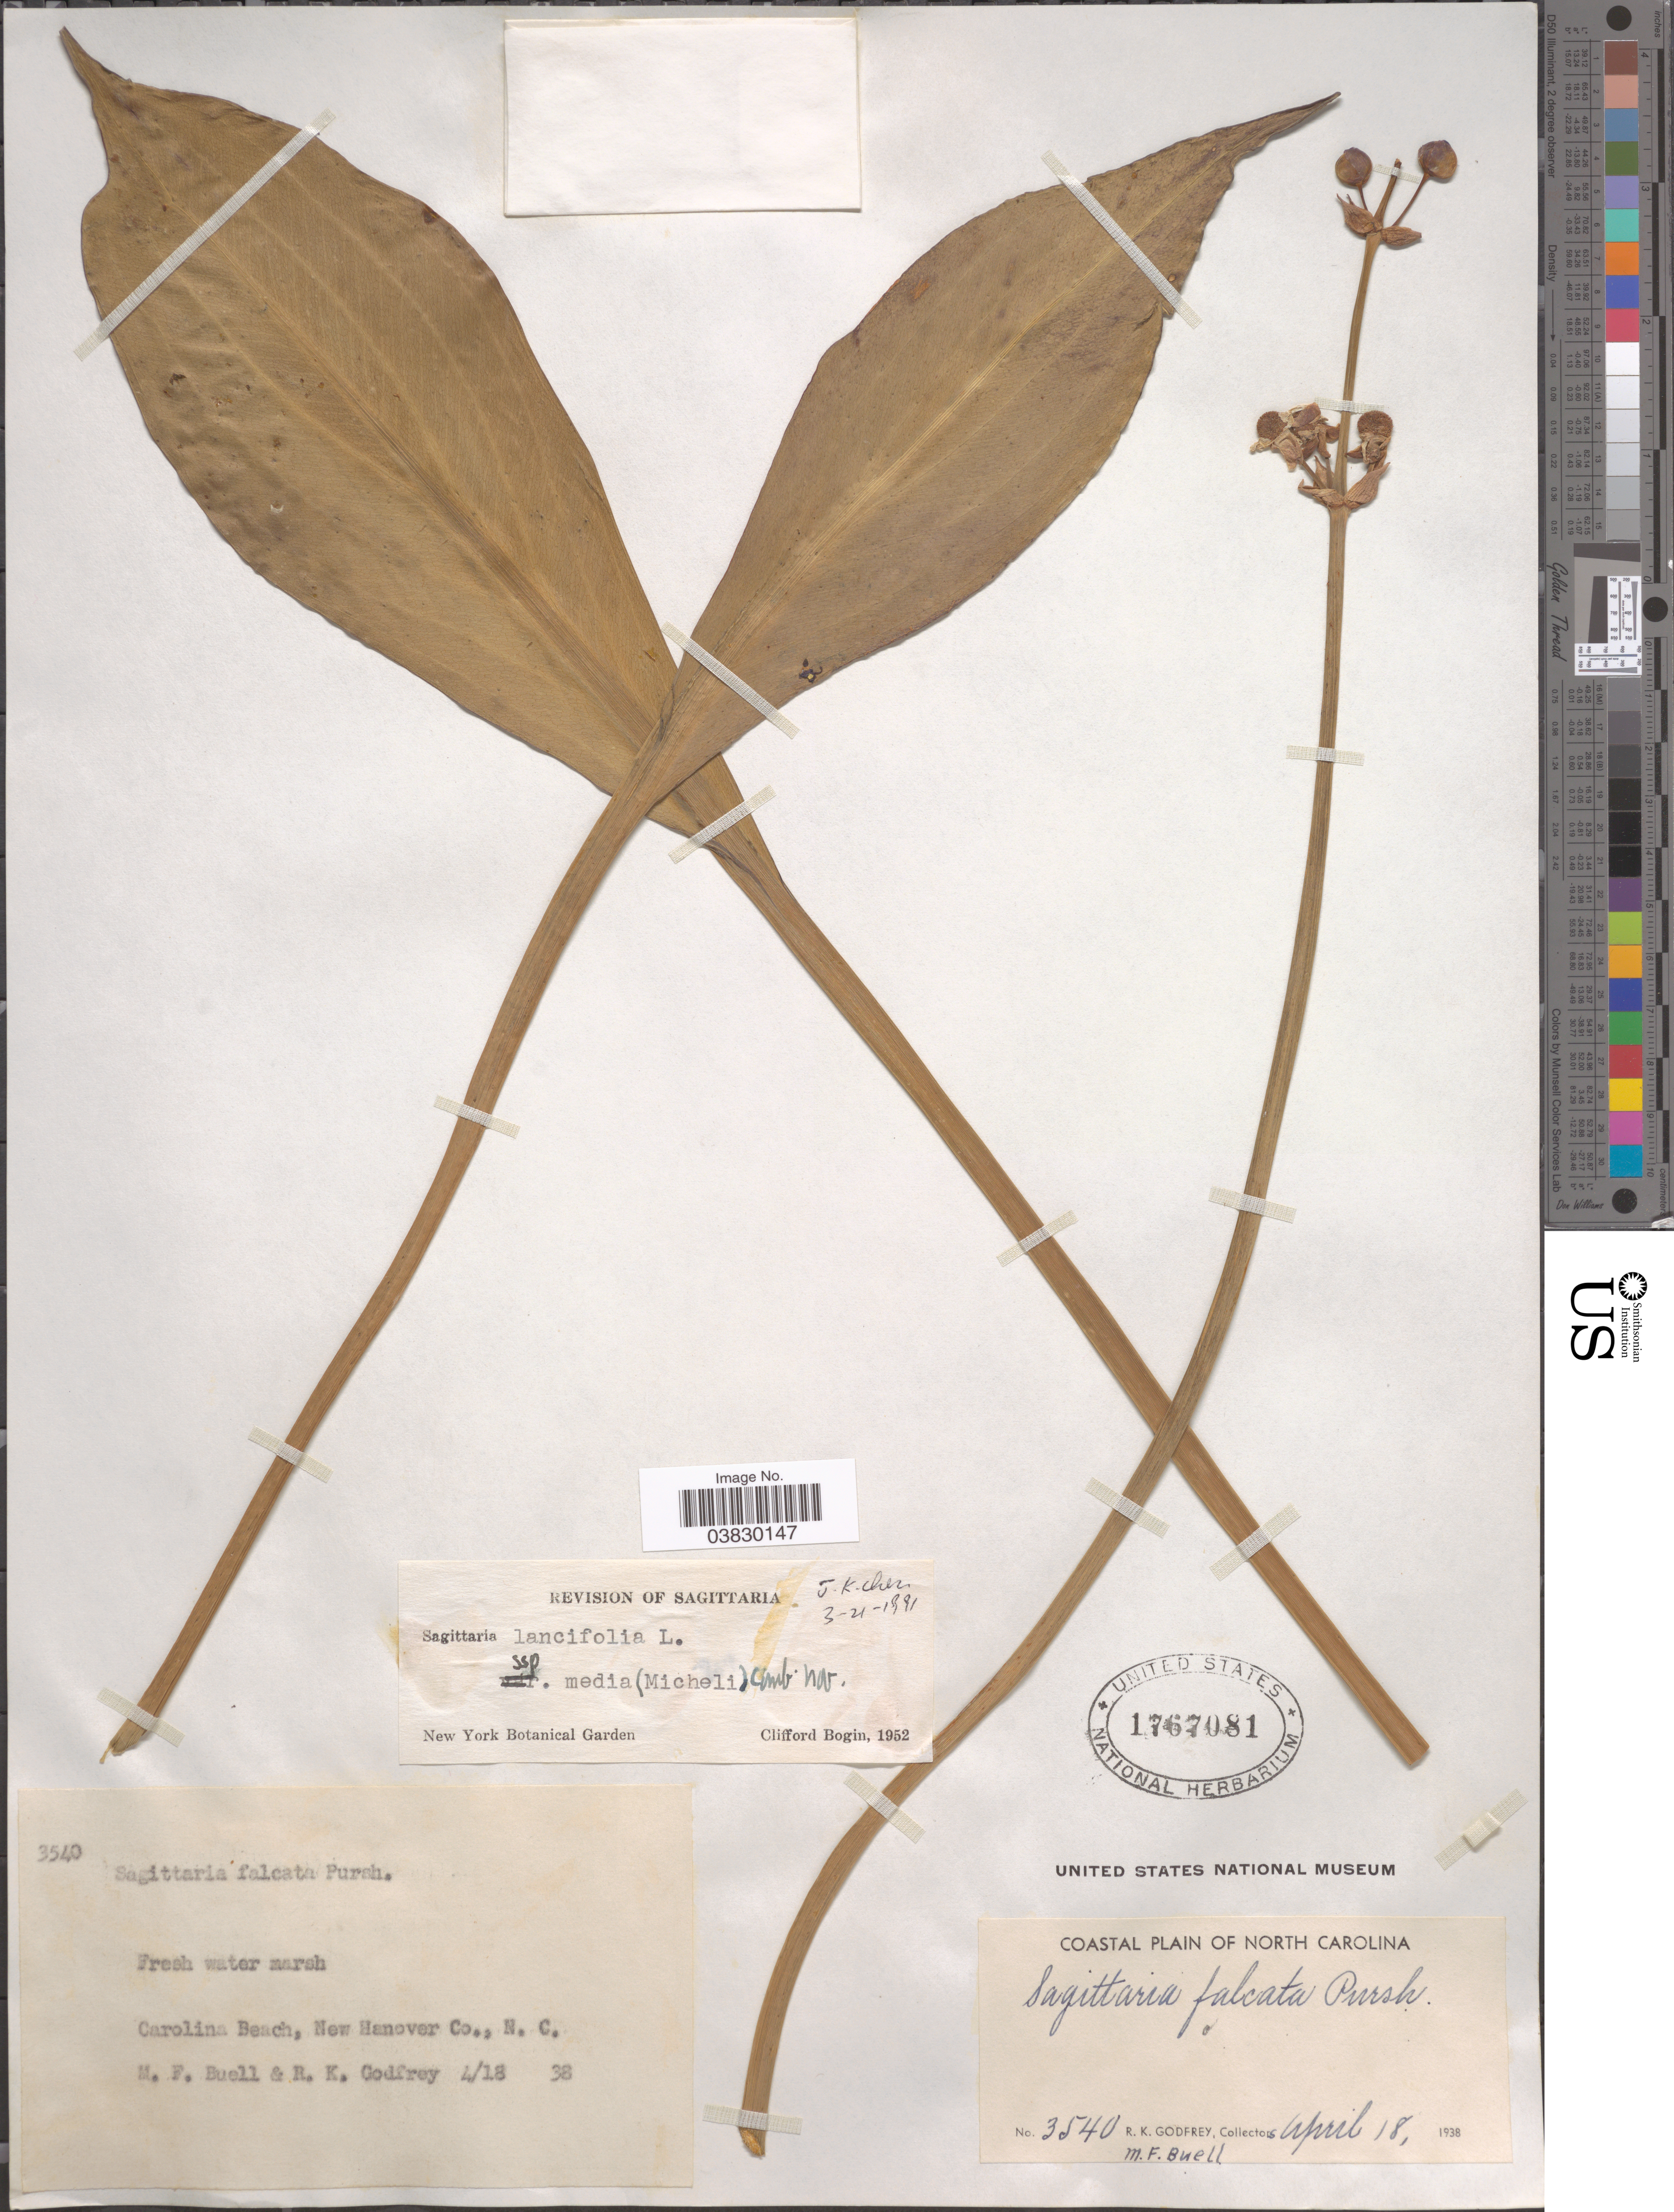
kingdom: Plantae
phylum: Tracheophyta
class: Liliopsida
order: Alismatales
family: Alismataceae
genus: Sagittaria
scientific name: Sagittaria lancifolia subsp. media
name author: (Micheli) Bogin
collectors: R. K. Godfrey & M. Buell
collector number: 3540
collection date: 1938-04-18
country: United States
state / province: North Carolina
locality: Coastal Plain of North Carolina. Carolina Beach, New Hanover Co.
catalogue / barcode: US 1767081